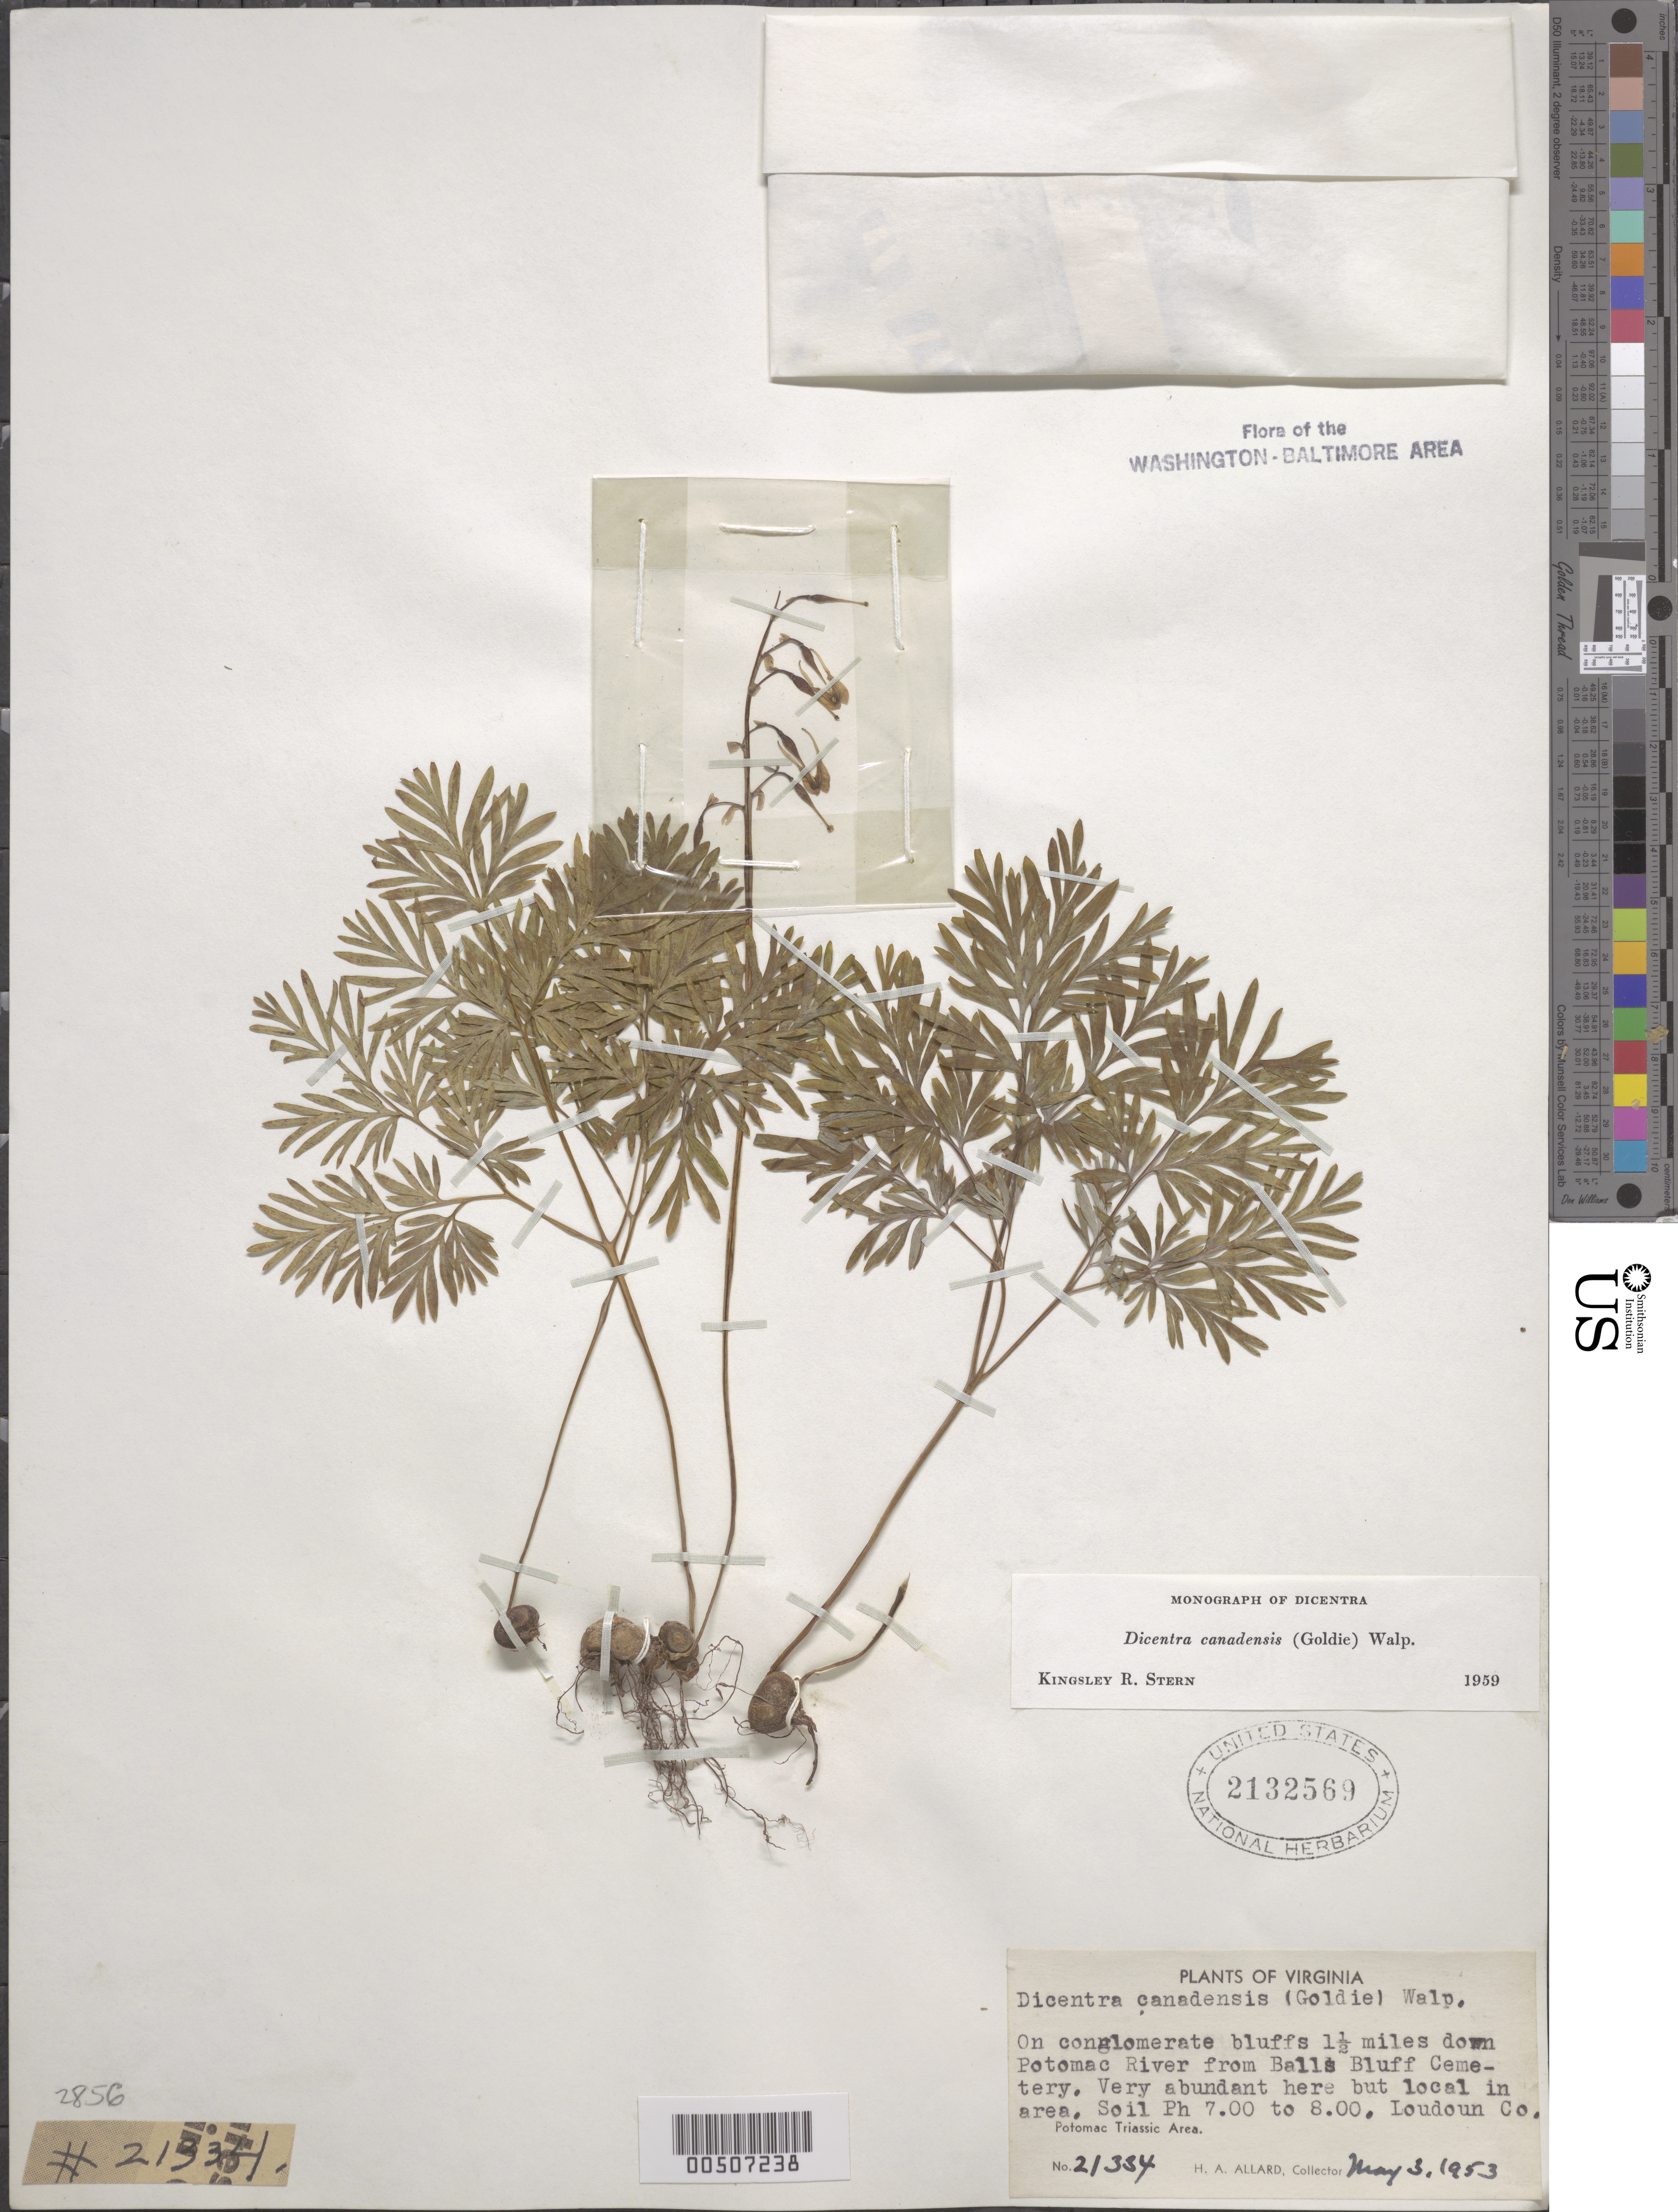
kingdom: Plantae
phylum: Tracheophyta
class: Magnoliopsida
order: Ranunculales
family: Papaveraceae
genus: Dicentra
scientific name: Dicentra canadensis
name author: (Goldie) Walp.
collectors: H. A. Allard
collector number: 21334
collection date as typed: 03 May 1953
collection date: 1953-05-03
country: United States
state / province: Virginia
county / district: Loudoun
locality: Down Potomac River from Balls Bluff Cemetery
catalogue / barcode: US 2132569